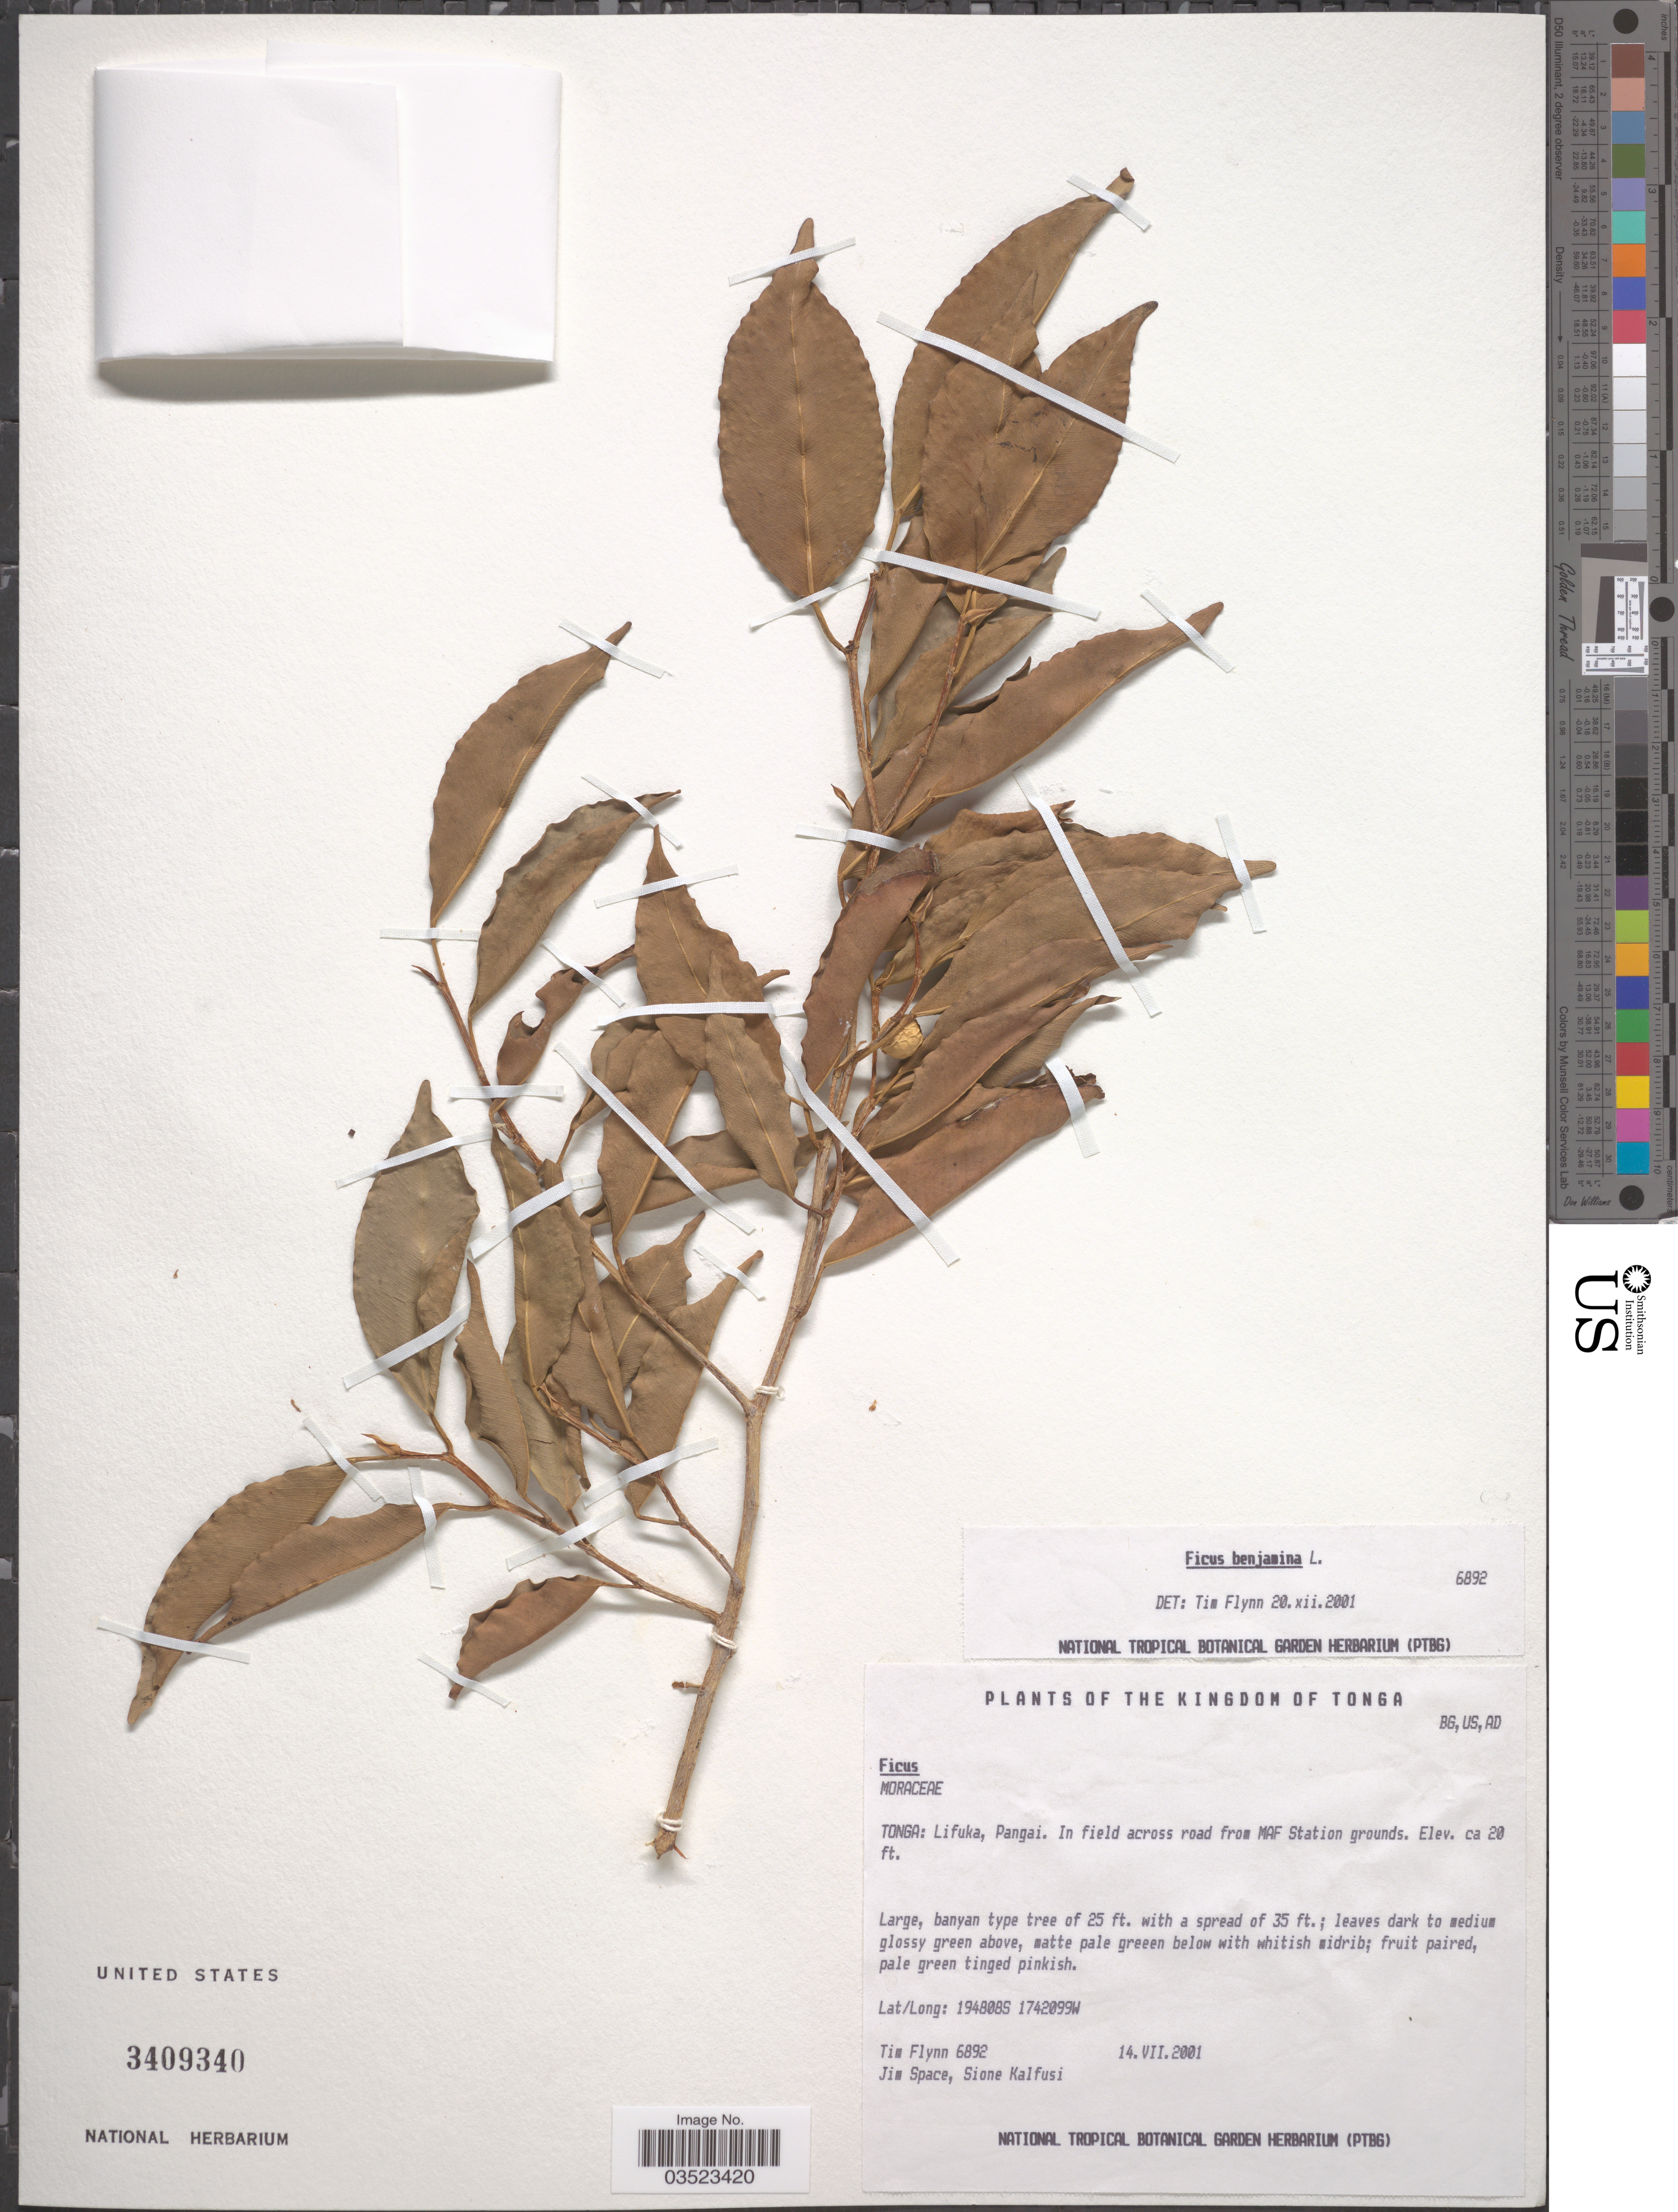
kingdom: Plantae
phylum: Tracheophyta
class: Magnoliopsida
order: Rosales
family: Moraceae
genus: Ficus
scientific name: Ficus benjamina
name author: L.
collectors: T. Flynn, J. Space & S. Kalfusi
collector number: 6892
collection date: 2001-07-14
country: Tonga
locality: Kingdom of Tonga. Lifuka, Pangai. In field across road from MAF Station grounds.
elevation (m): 6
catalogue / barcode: US 3409340